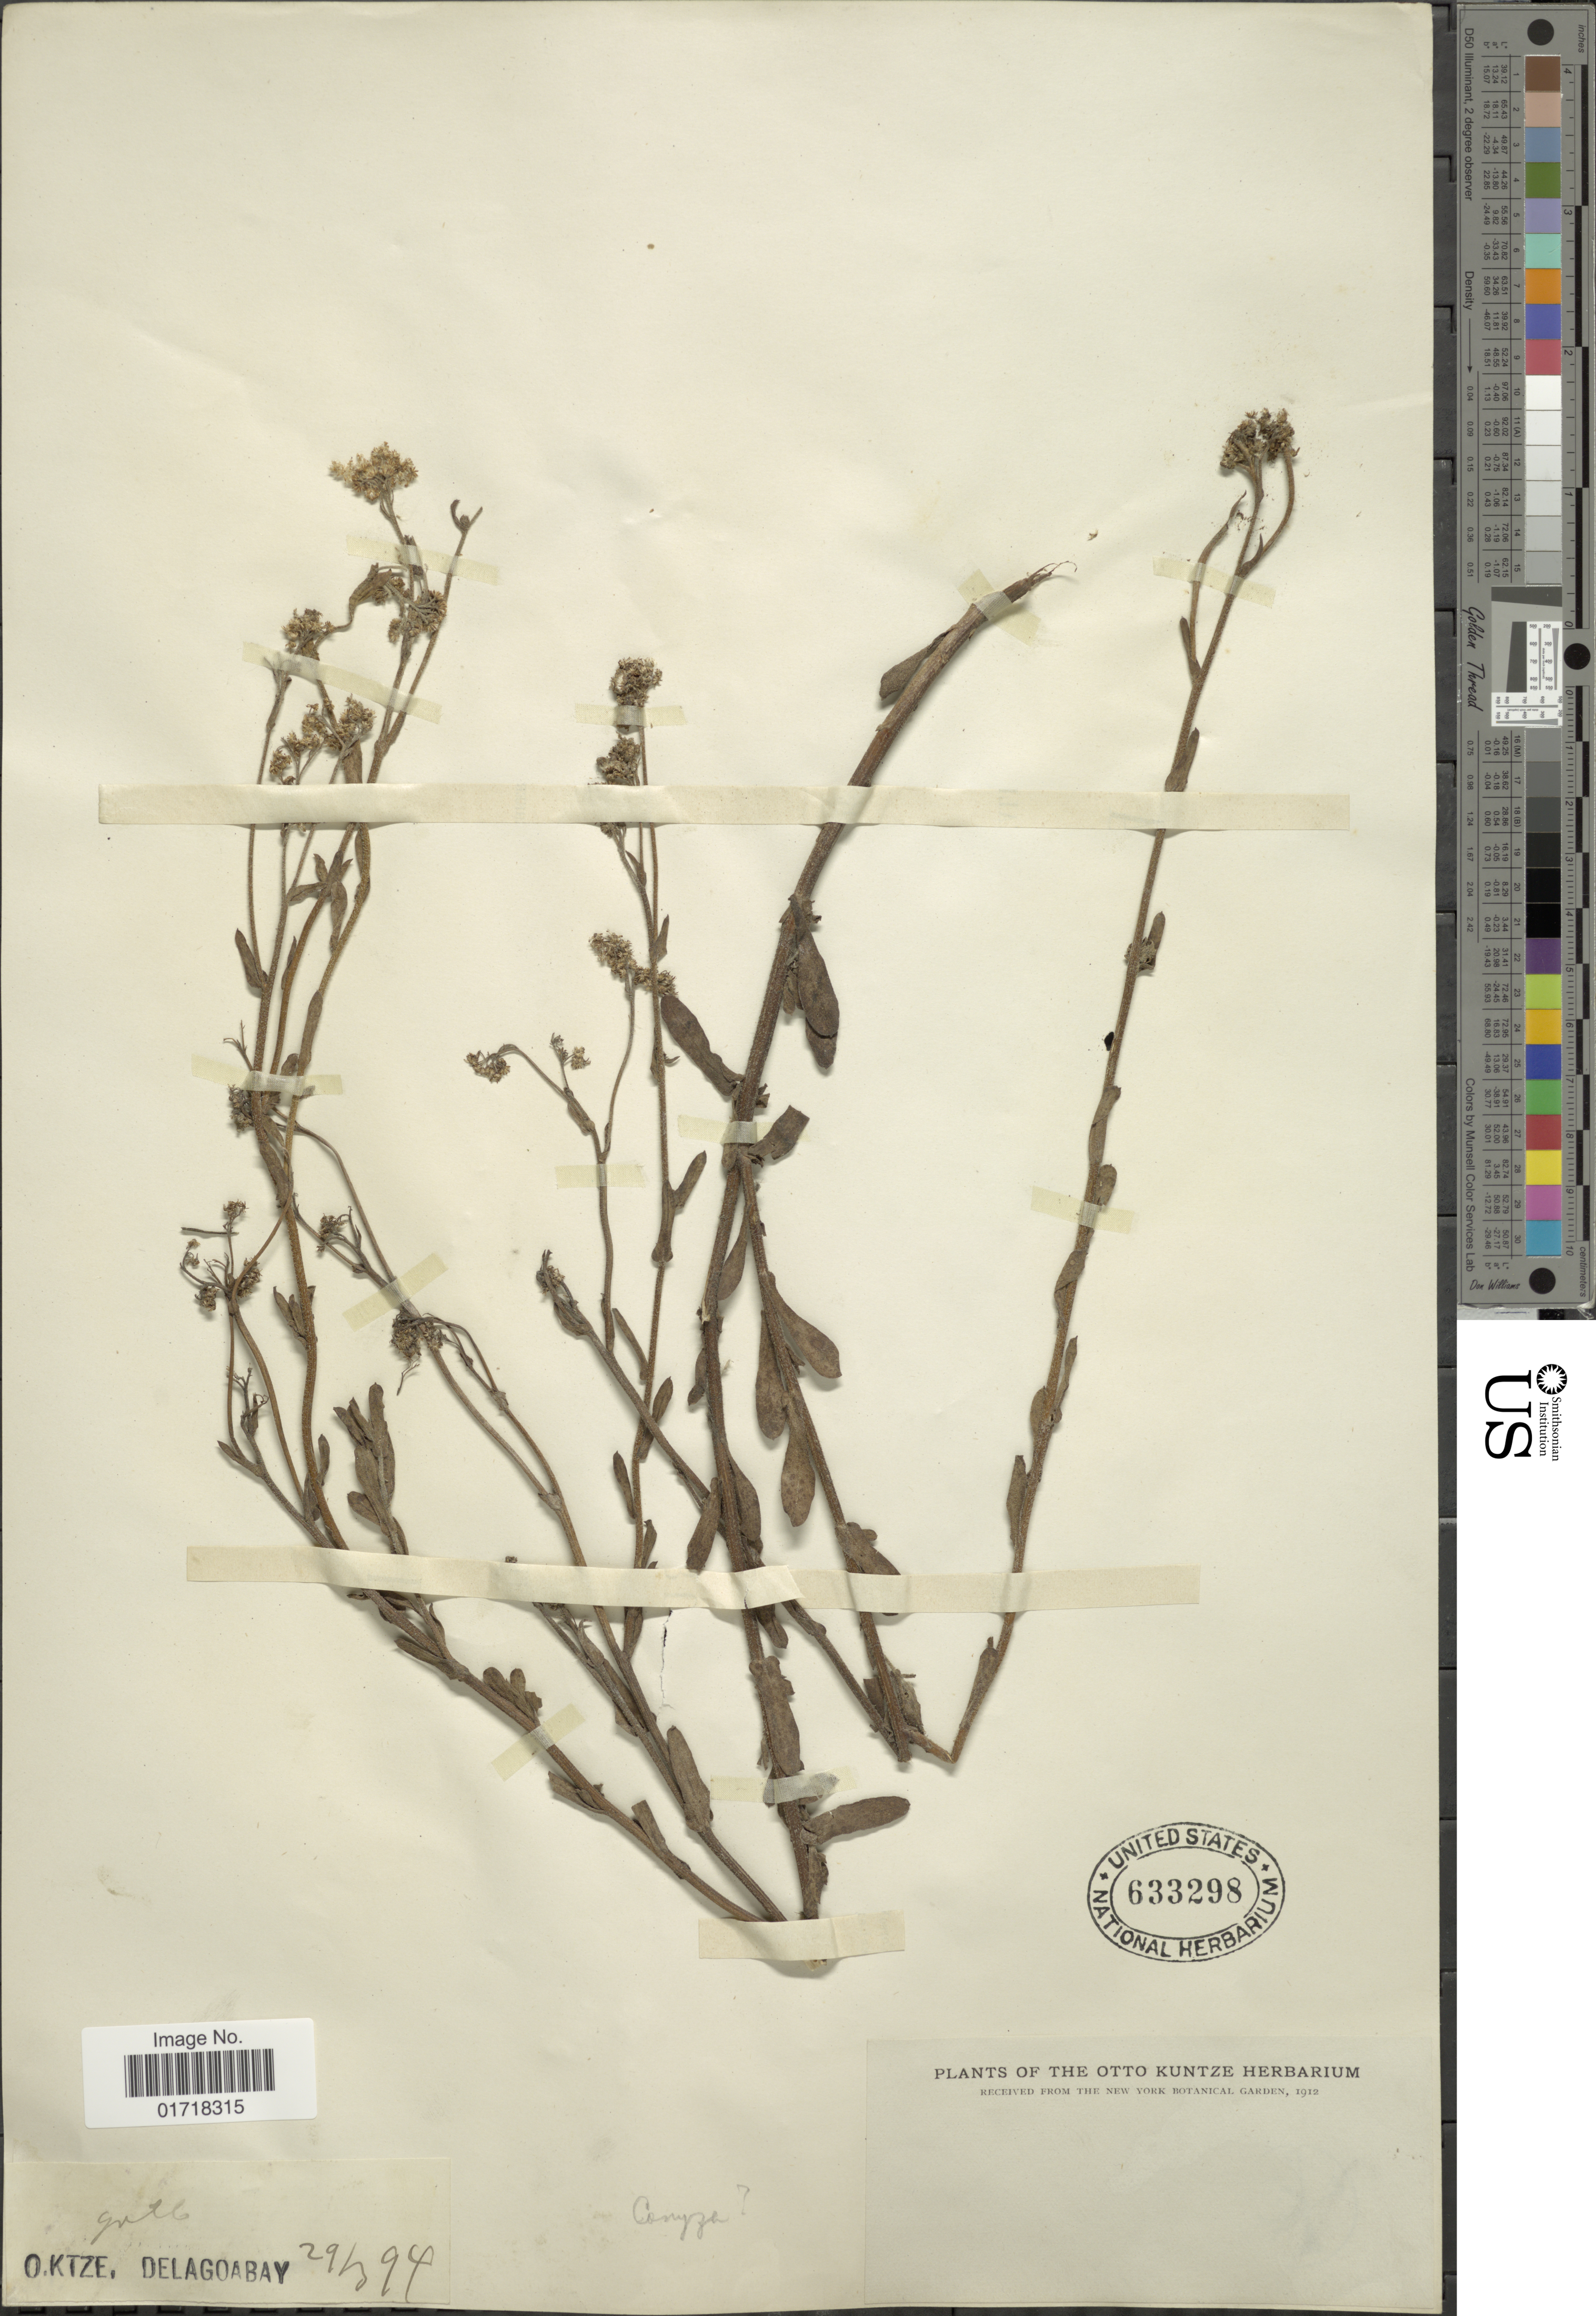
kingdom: Plantae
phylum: Tracheophyta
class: Magnoliopsida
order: Asterales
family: Asteraceae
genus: Conyza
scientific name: Conyza sp.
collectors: C.E.O. Kuntze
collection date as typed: Transcribed d/m/y: 29/3/94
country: Mozambique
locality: Delagoa Bay.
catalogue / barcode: US 633298